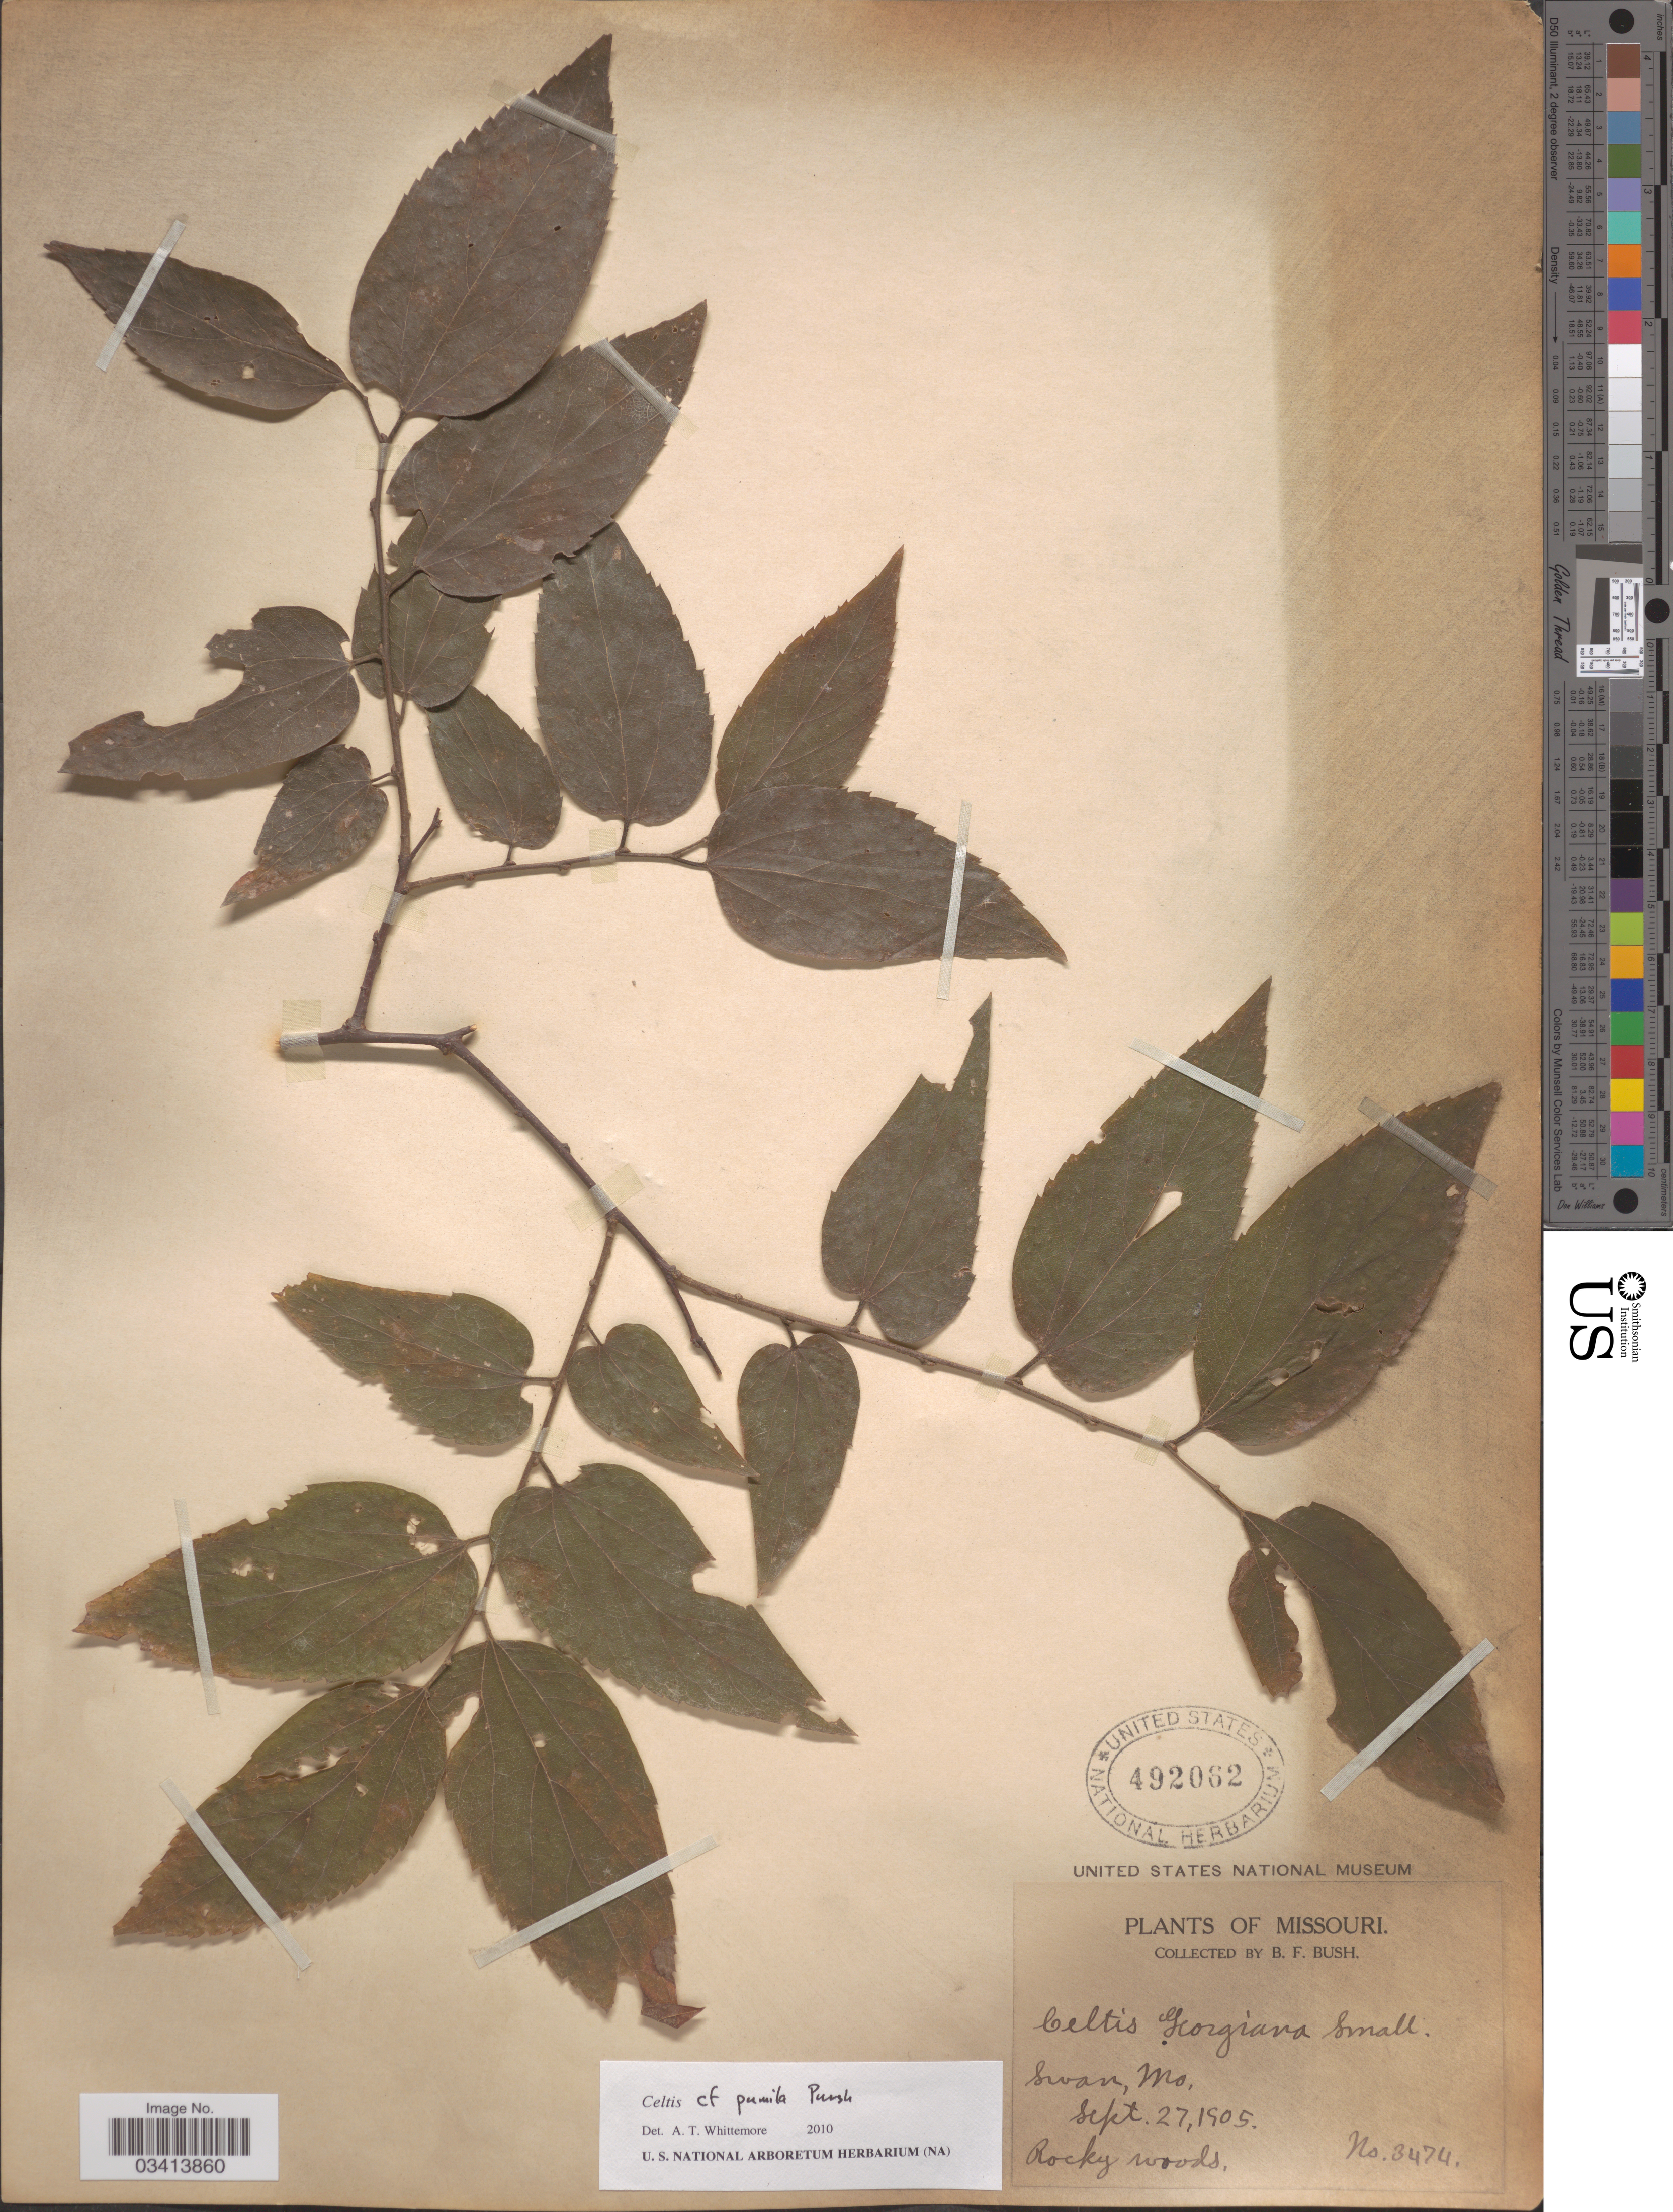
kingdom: Plantae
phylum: Tracheophyta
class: Magnoliopsida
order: Rosales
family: Cannabaceae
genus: Celtis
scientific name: Celtis occidentalis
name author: L.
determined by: Strong, M. T., (US), Smithsonian Institution - National Museum of Natural History (UNITED STATES)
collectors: B. F. Bush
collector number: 3474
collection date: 1905-09-27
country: United States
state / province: Missouri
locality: Swan.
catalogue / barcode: US 492062